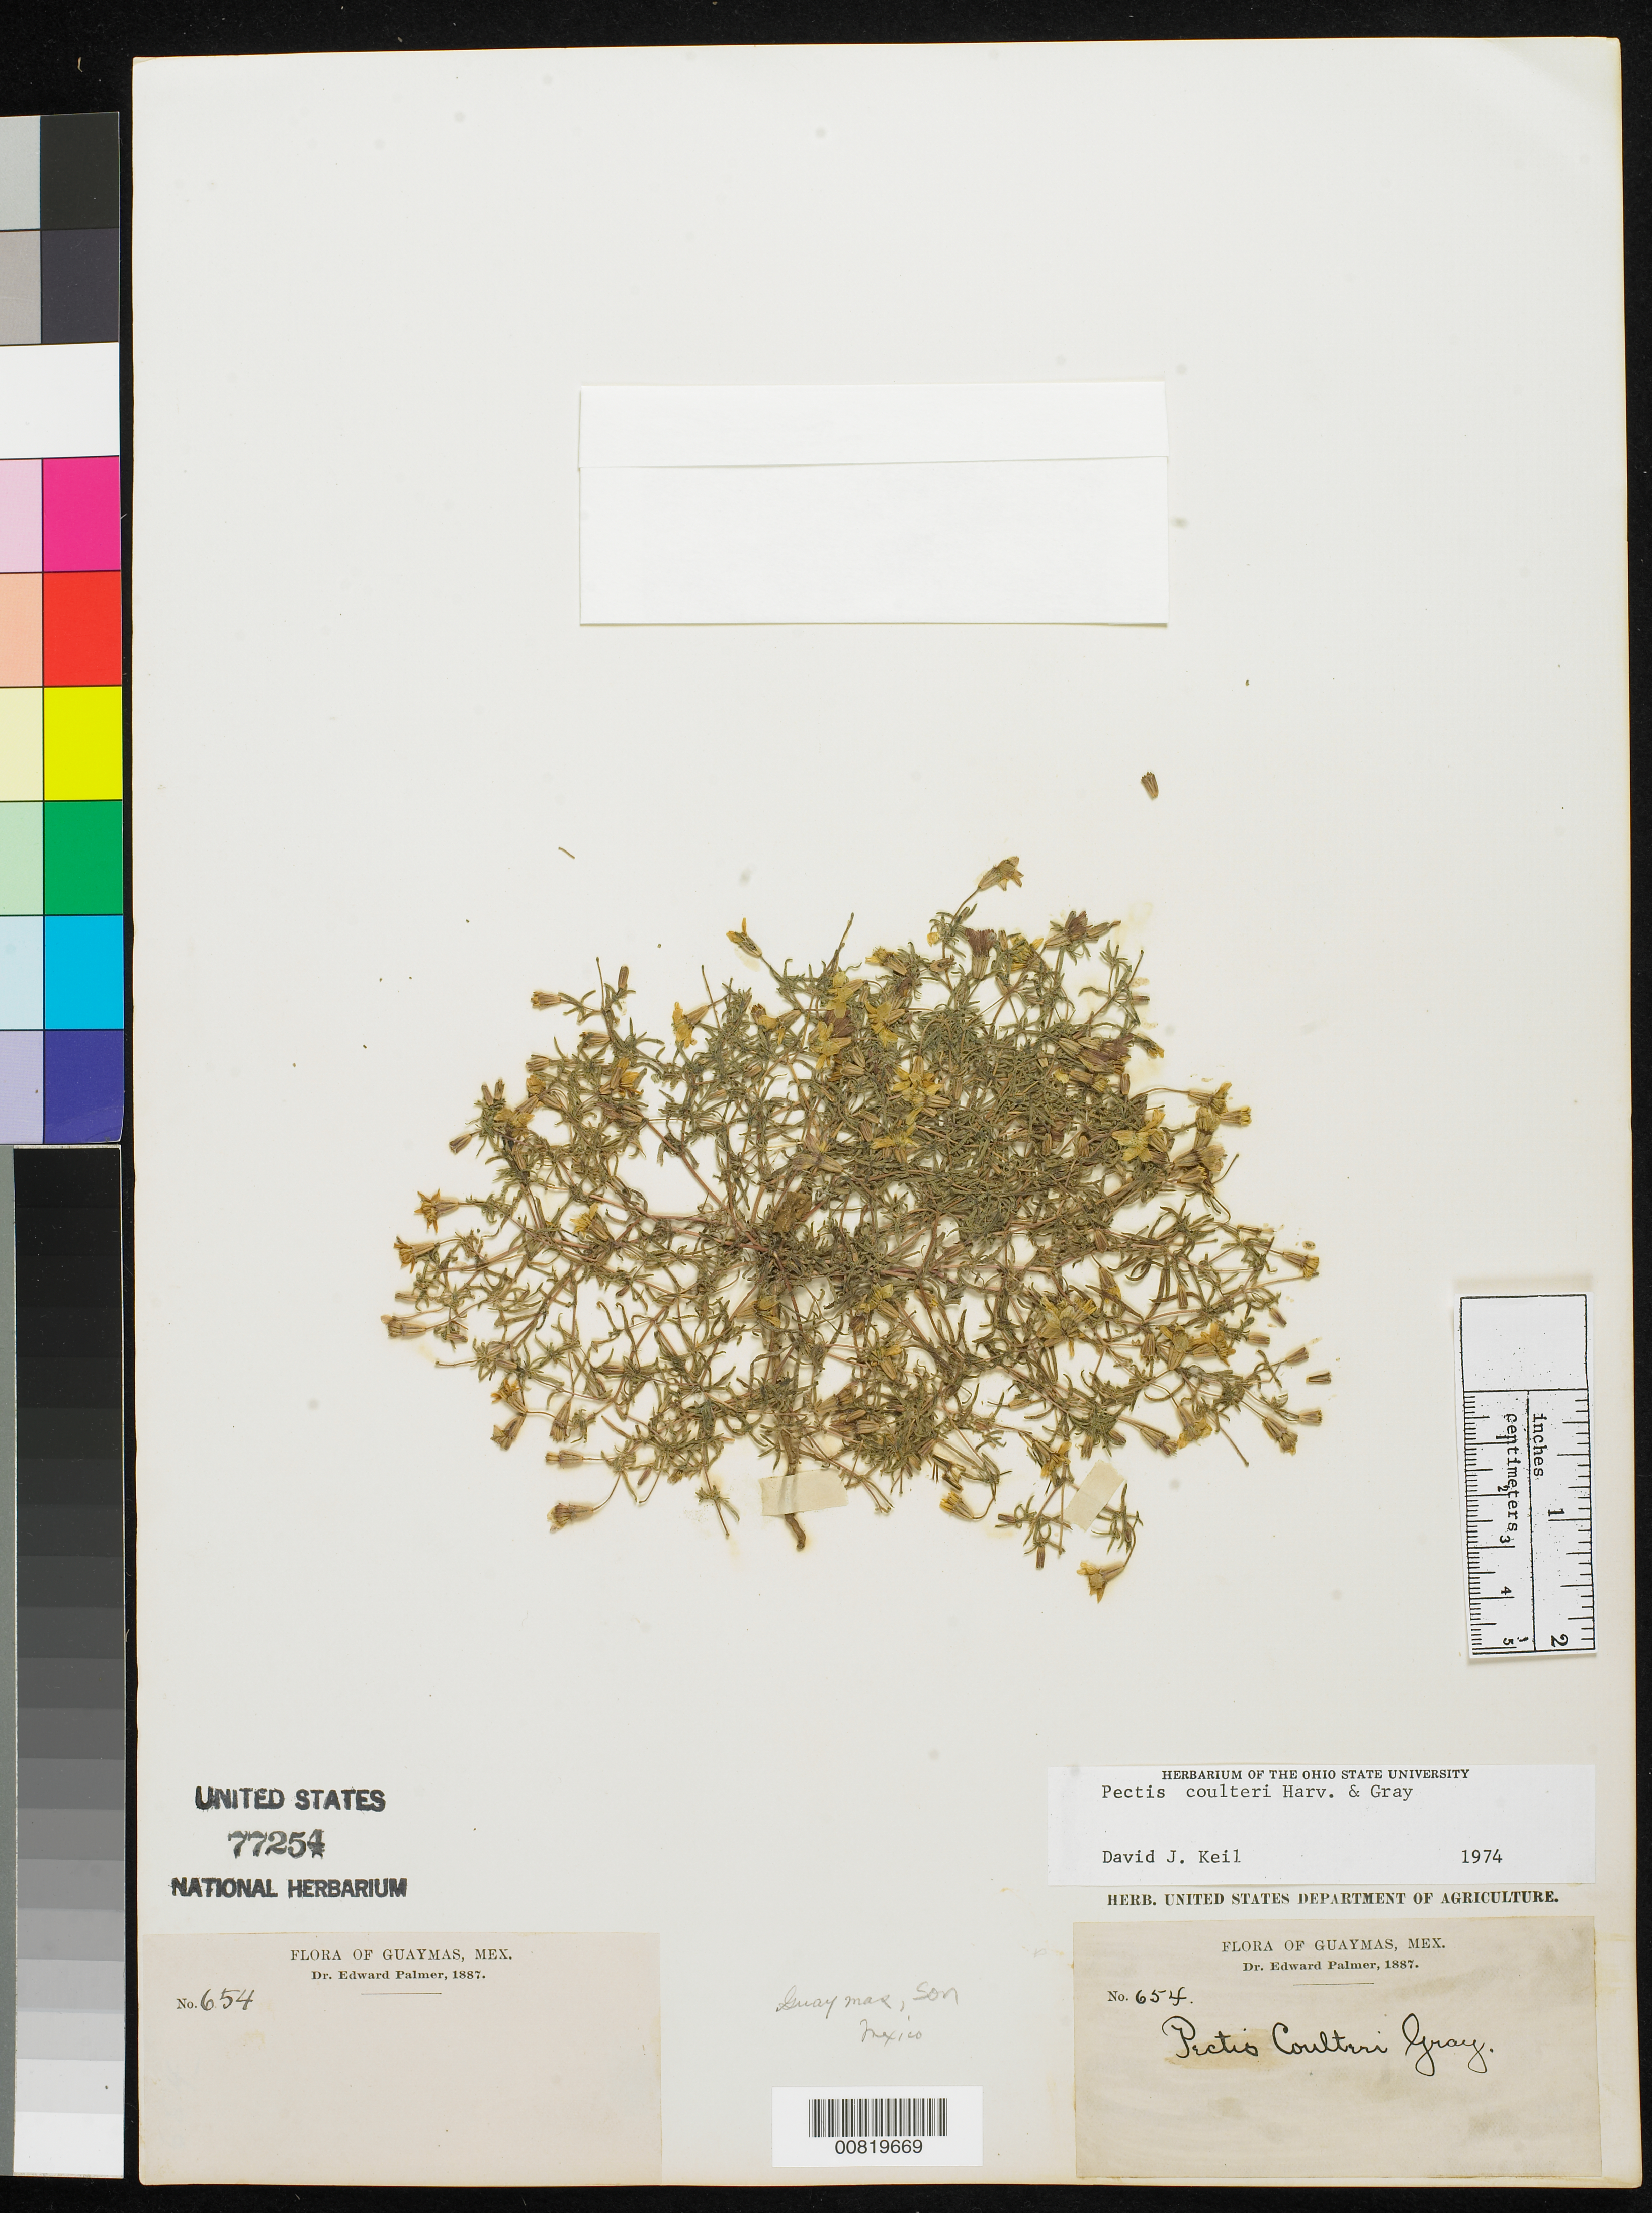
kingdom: Plantae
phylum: Tracheophyta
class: Magnoliopsida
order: Asterales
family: Asteraceae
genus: Pectis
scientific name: Pectis coulteri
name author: Harv. & A. Gray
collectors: E. Palmer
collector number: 654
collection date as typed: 1887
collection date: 1887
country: Mexico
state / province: Sonora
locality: Guaymas, Sonora.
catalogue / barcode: US 77254